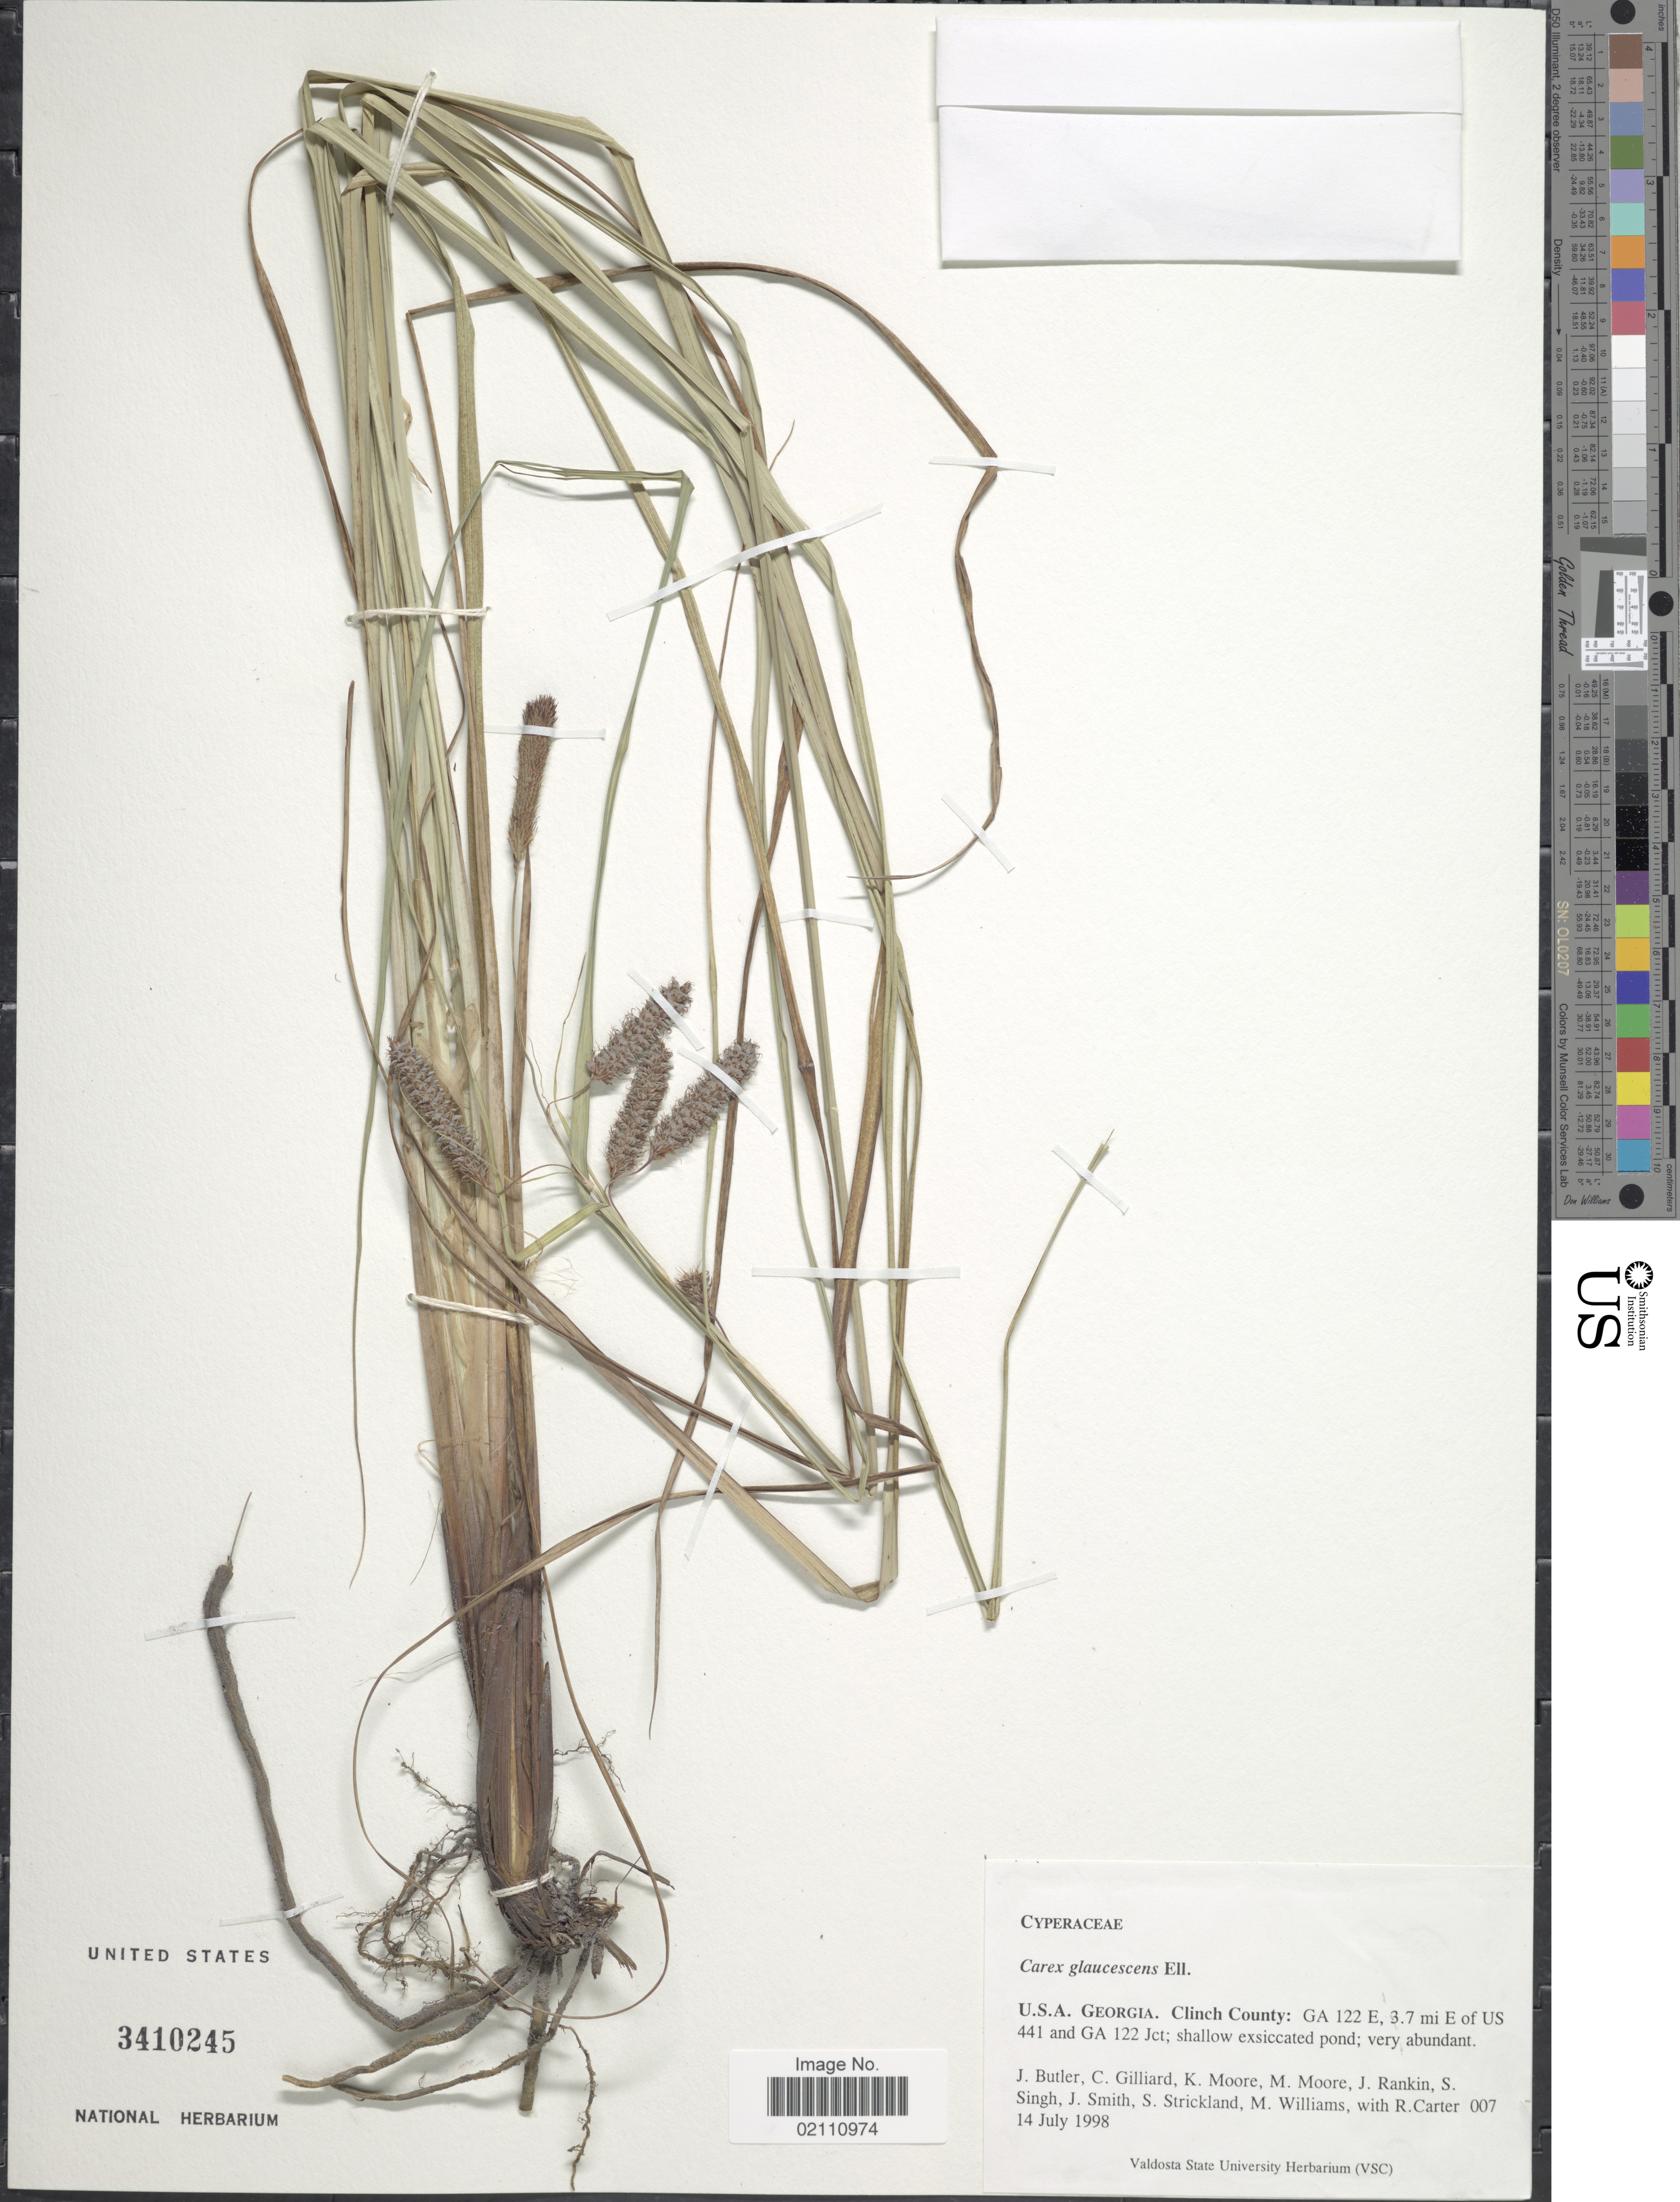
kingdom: Plantae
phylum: Tracheophyta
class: Liliopsida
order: Poales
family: Cyperaceae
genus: Carex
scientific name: Carex glaucescens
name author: Elliott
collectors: J. Butler, C. Gilliard, K. Moore, J. Rankin & et al.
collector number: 007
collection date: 1998-07-14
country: United States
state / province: Georgia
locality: U.S.A. Georgia: Clinch County: GA 122 E, 3.7 mi E of US 441 and GA 122 Jct.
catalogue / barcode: US 3410245